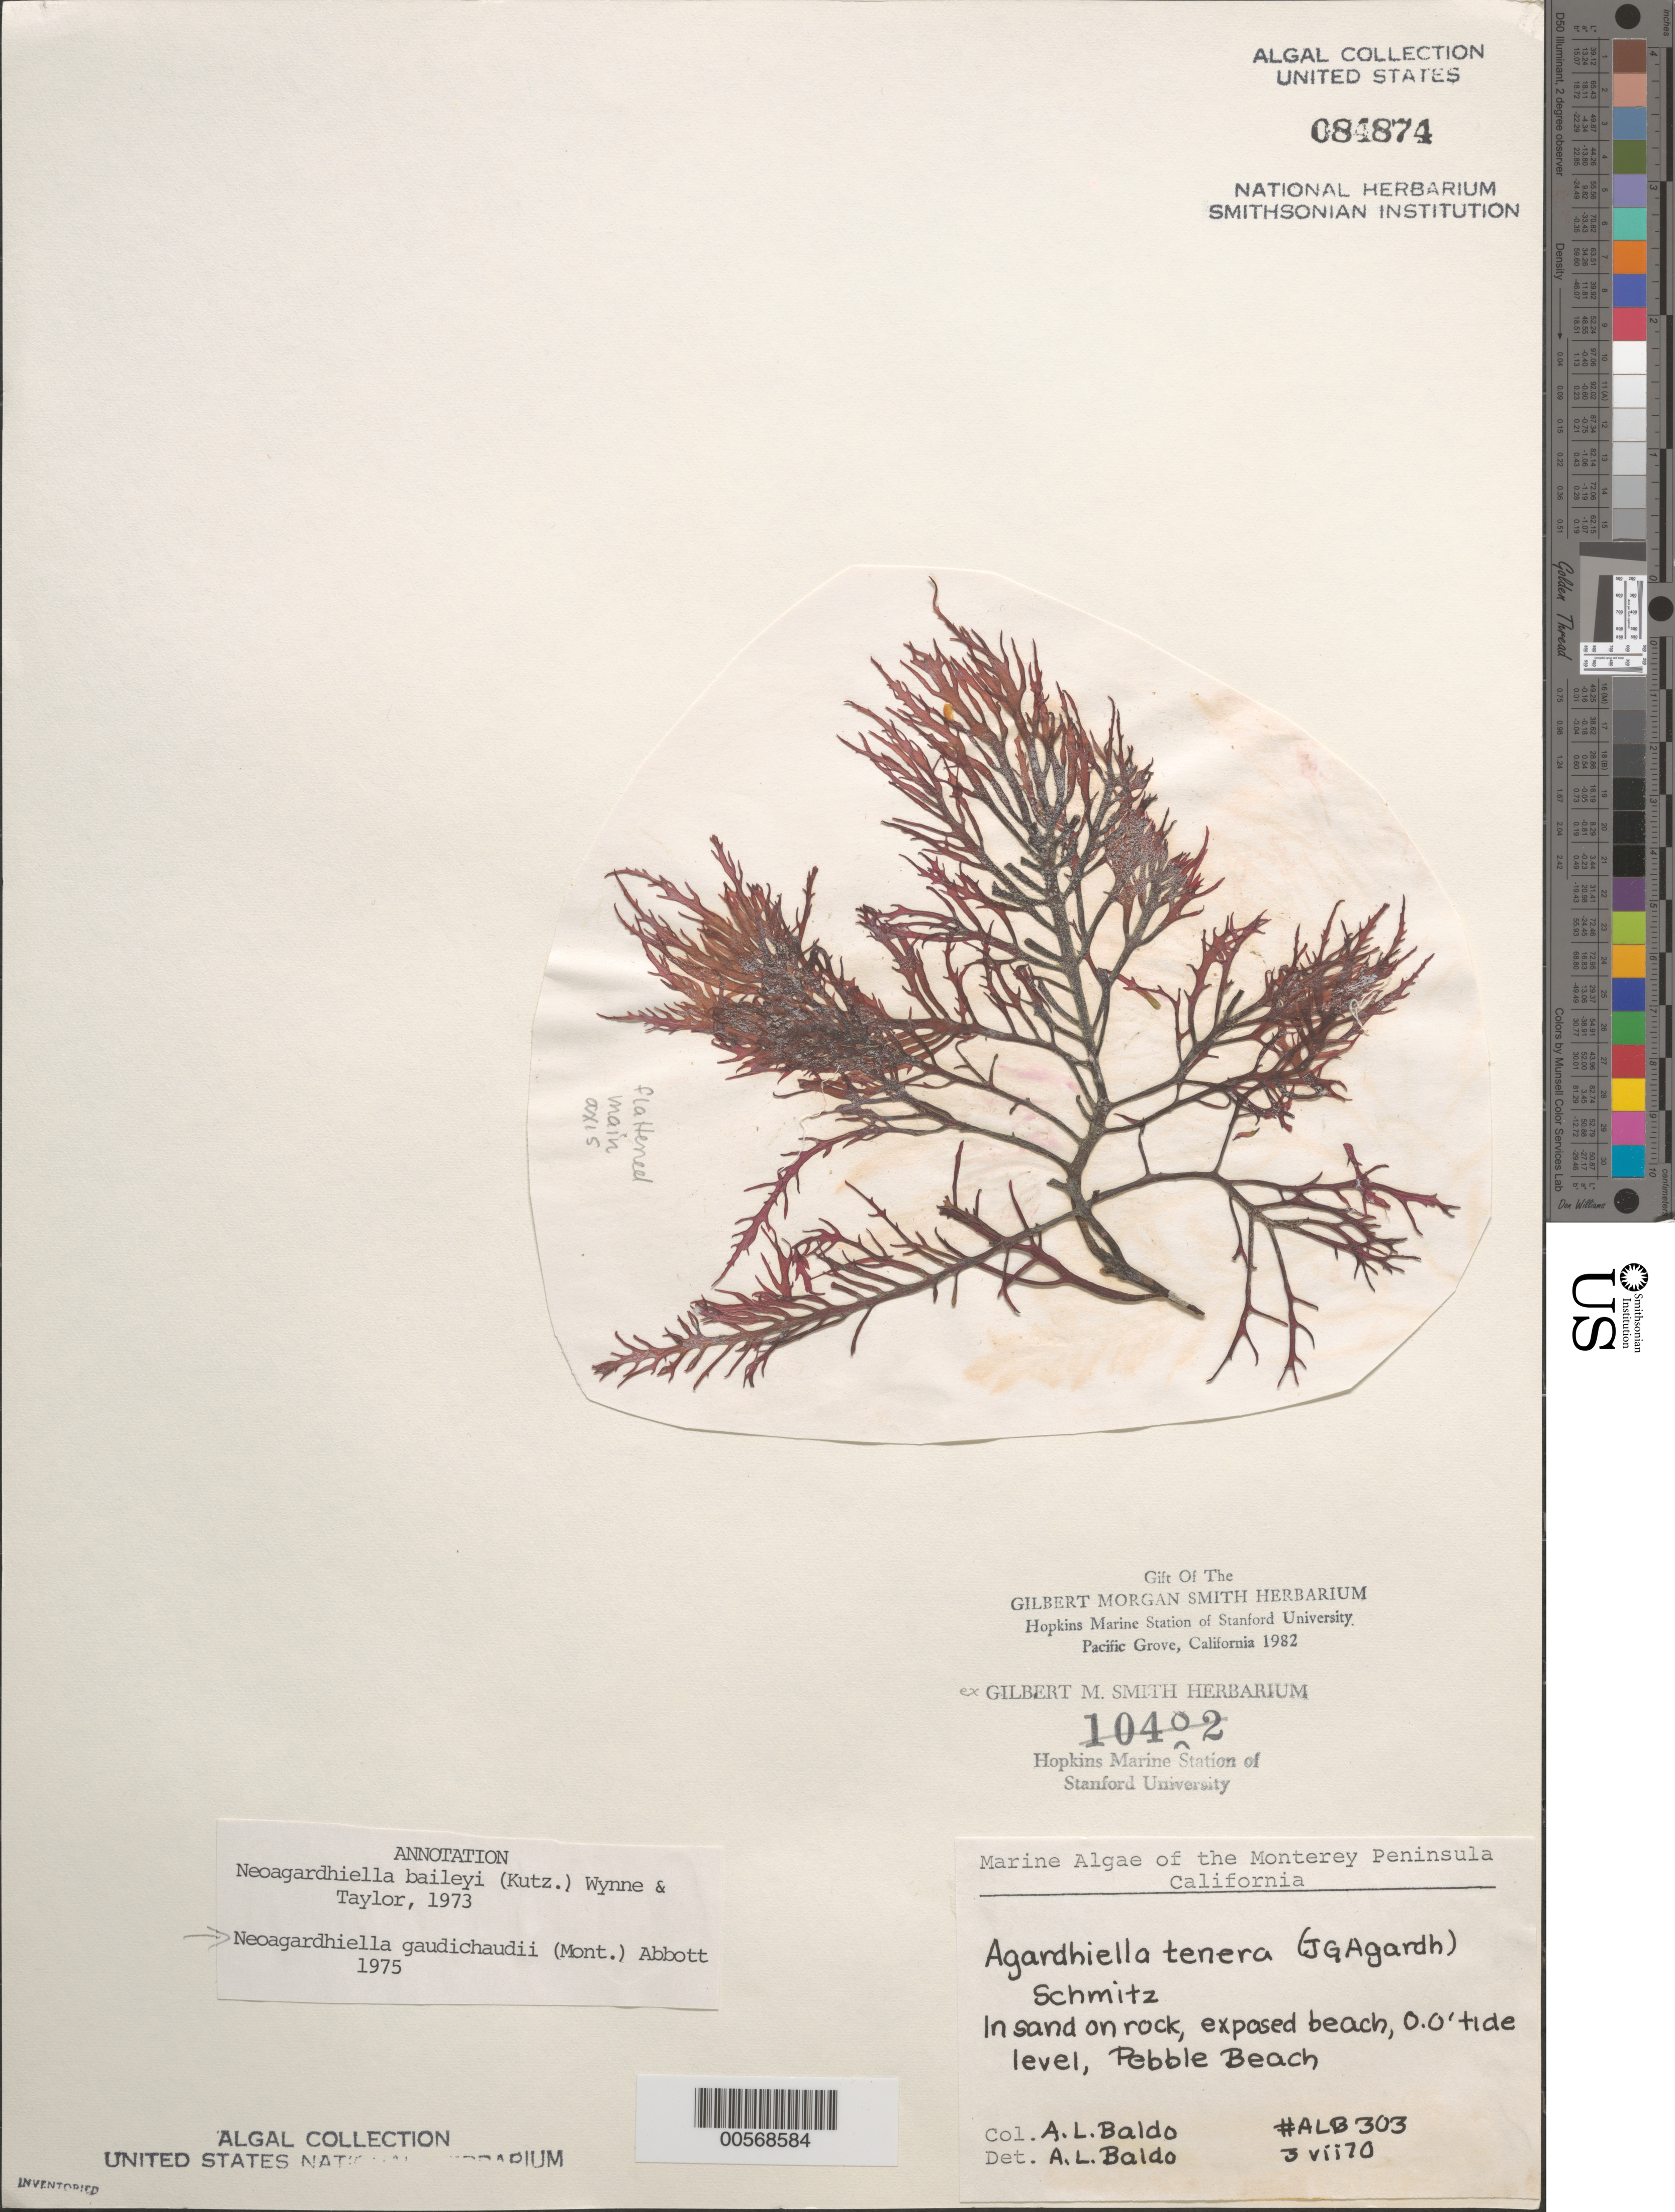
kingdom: Plantae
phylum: Rhodophyta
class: Florideophyceae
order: Gigartinales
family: Solieriaceae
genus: Sarcodiotheca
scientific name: Sarcodiotheca gaudichaudii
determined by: Algae name updating Project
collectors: A. Baldo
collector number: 303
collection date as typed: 03 Jul 1970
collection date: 1970-07-03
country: United States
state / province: California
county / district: Monterey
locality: Pebble Beach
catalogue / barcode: US 84874